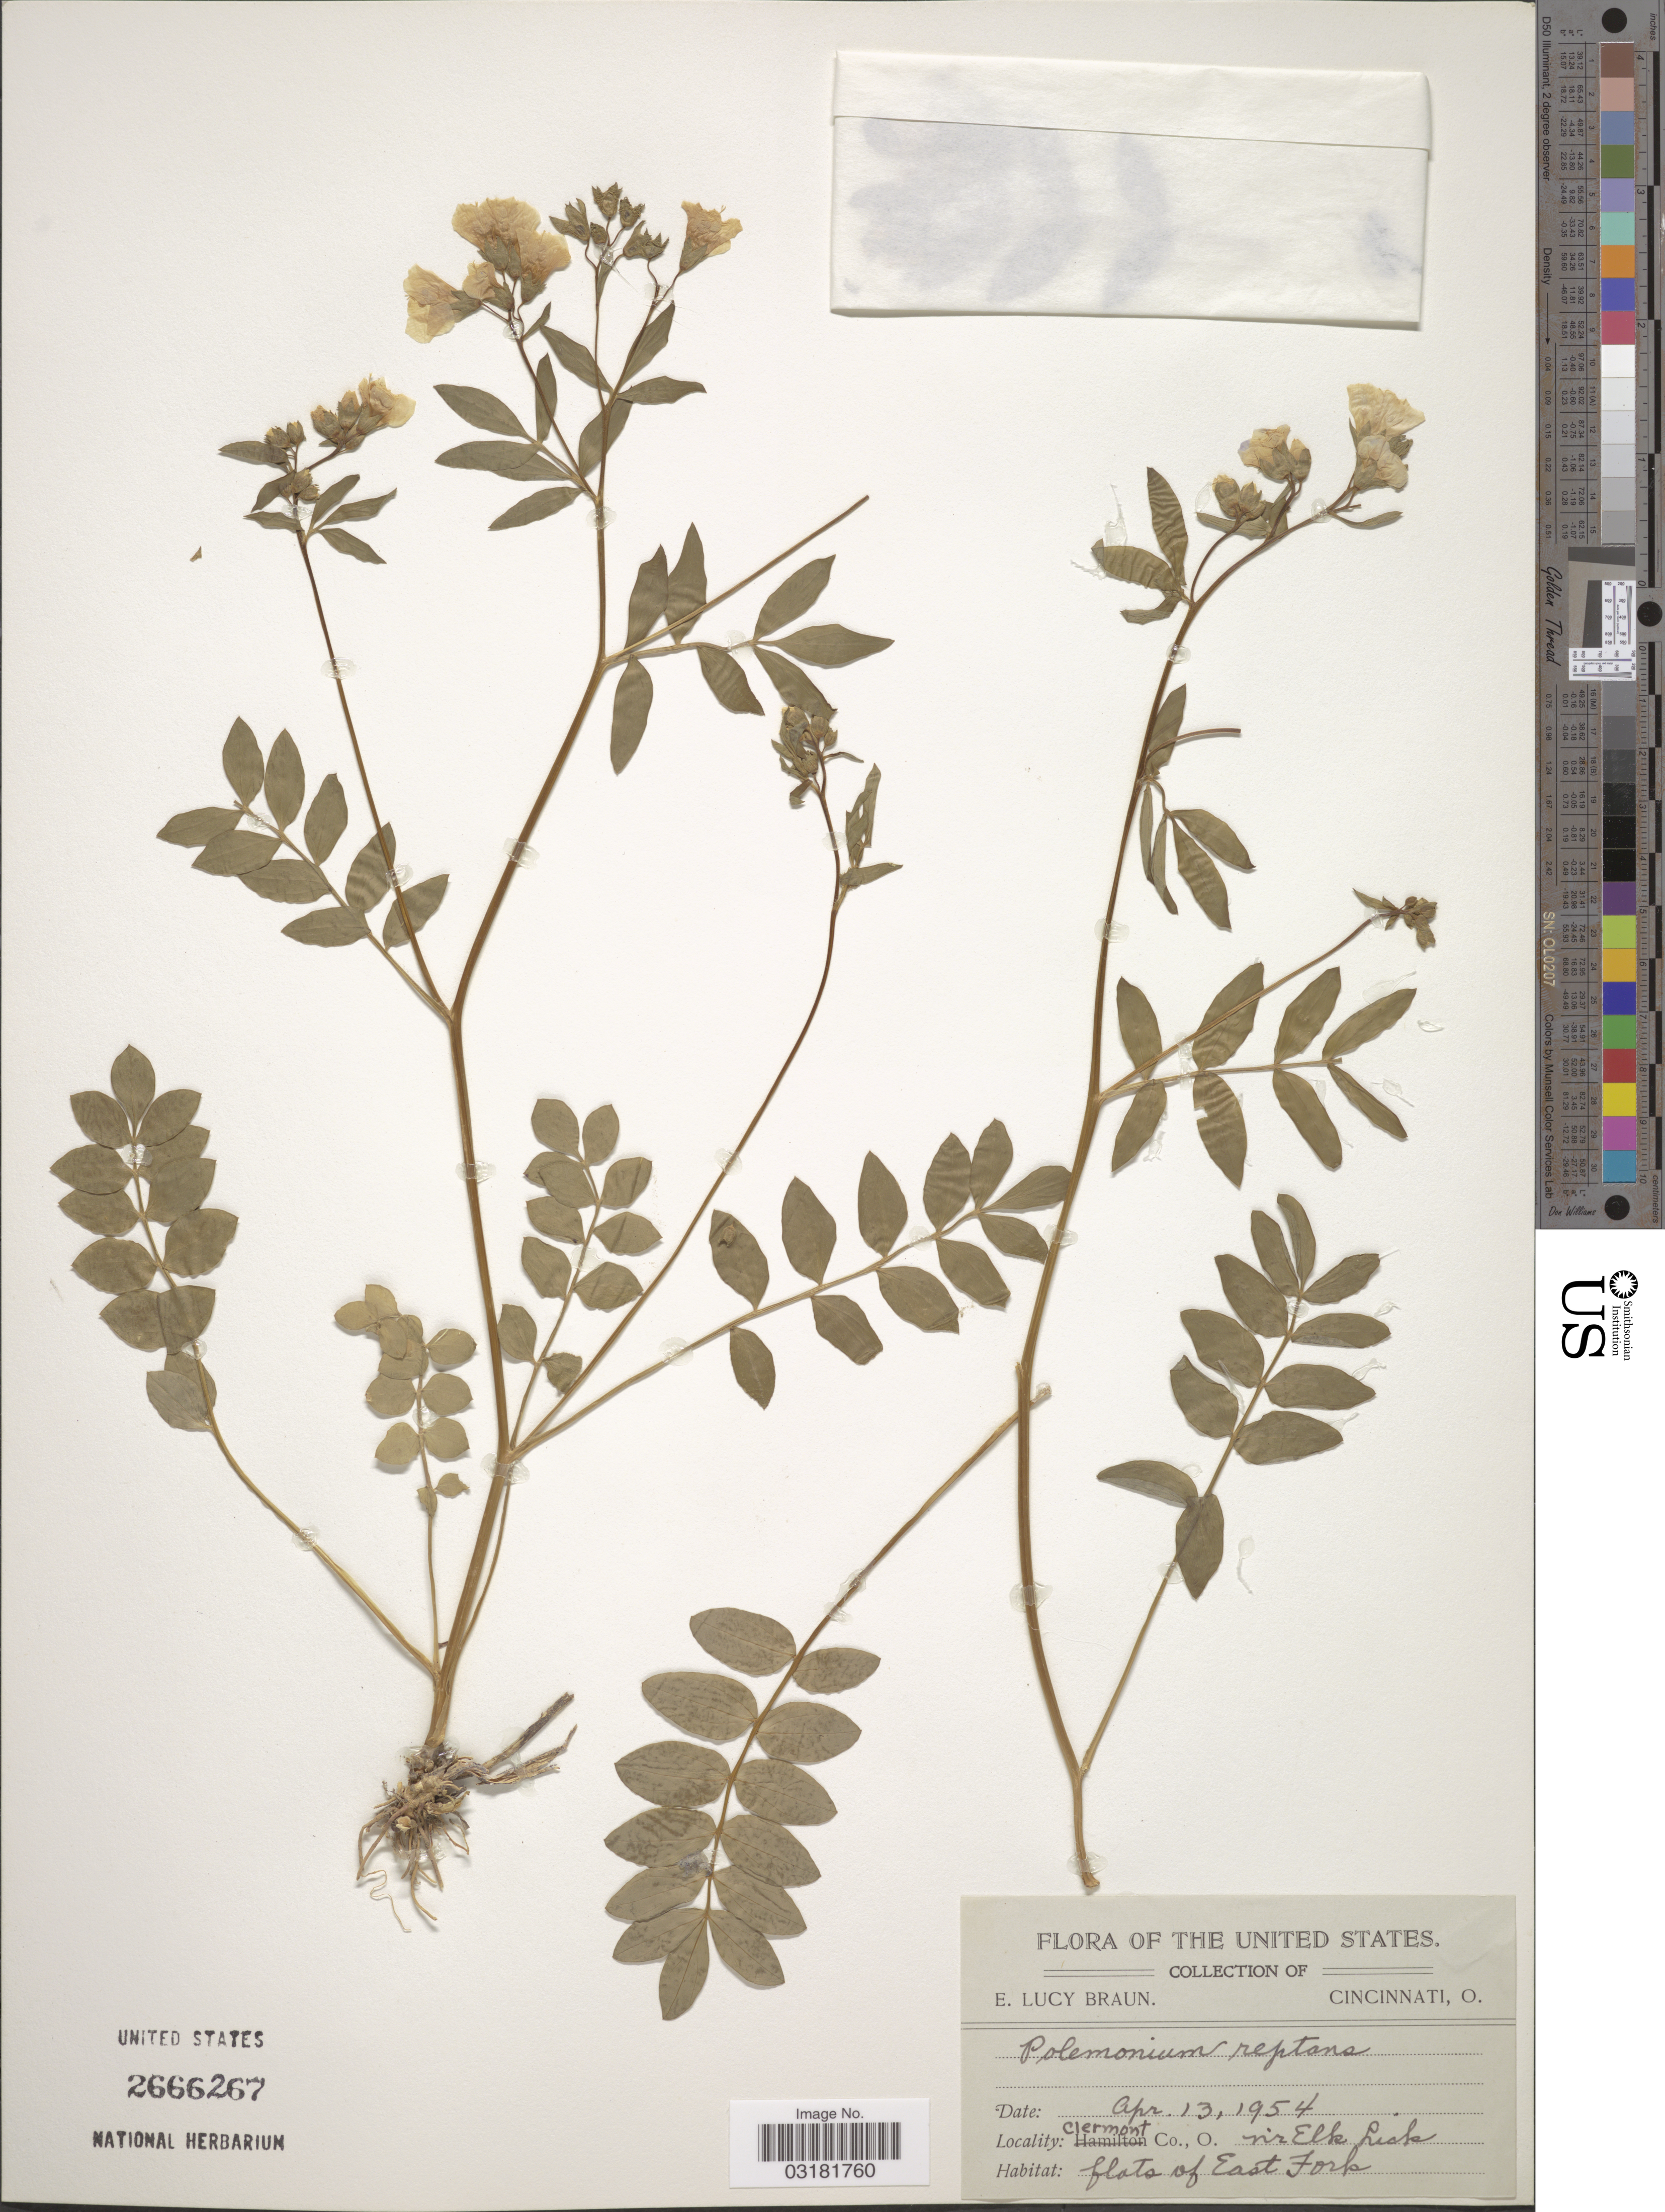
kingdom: Plantae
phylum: Tracheophyta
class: Magnoliopsida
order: Ericales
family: Polemoniaceae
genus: Polemonium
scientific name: Polemonium reptans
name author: L.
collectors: E. L. Braun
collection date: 1954-04-13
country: United States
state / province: Ohio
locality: Clermont Co., O. Nr Elk Lick. East Fork.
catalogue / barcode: US 2666267